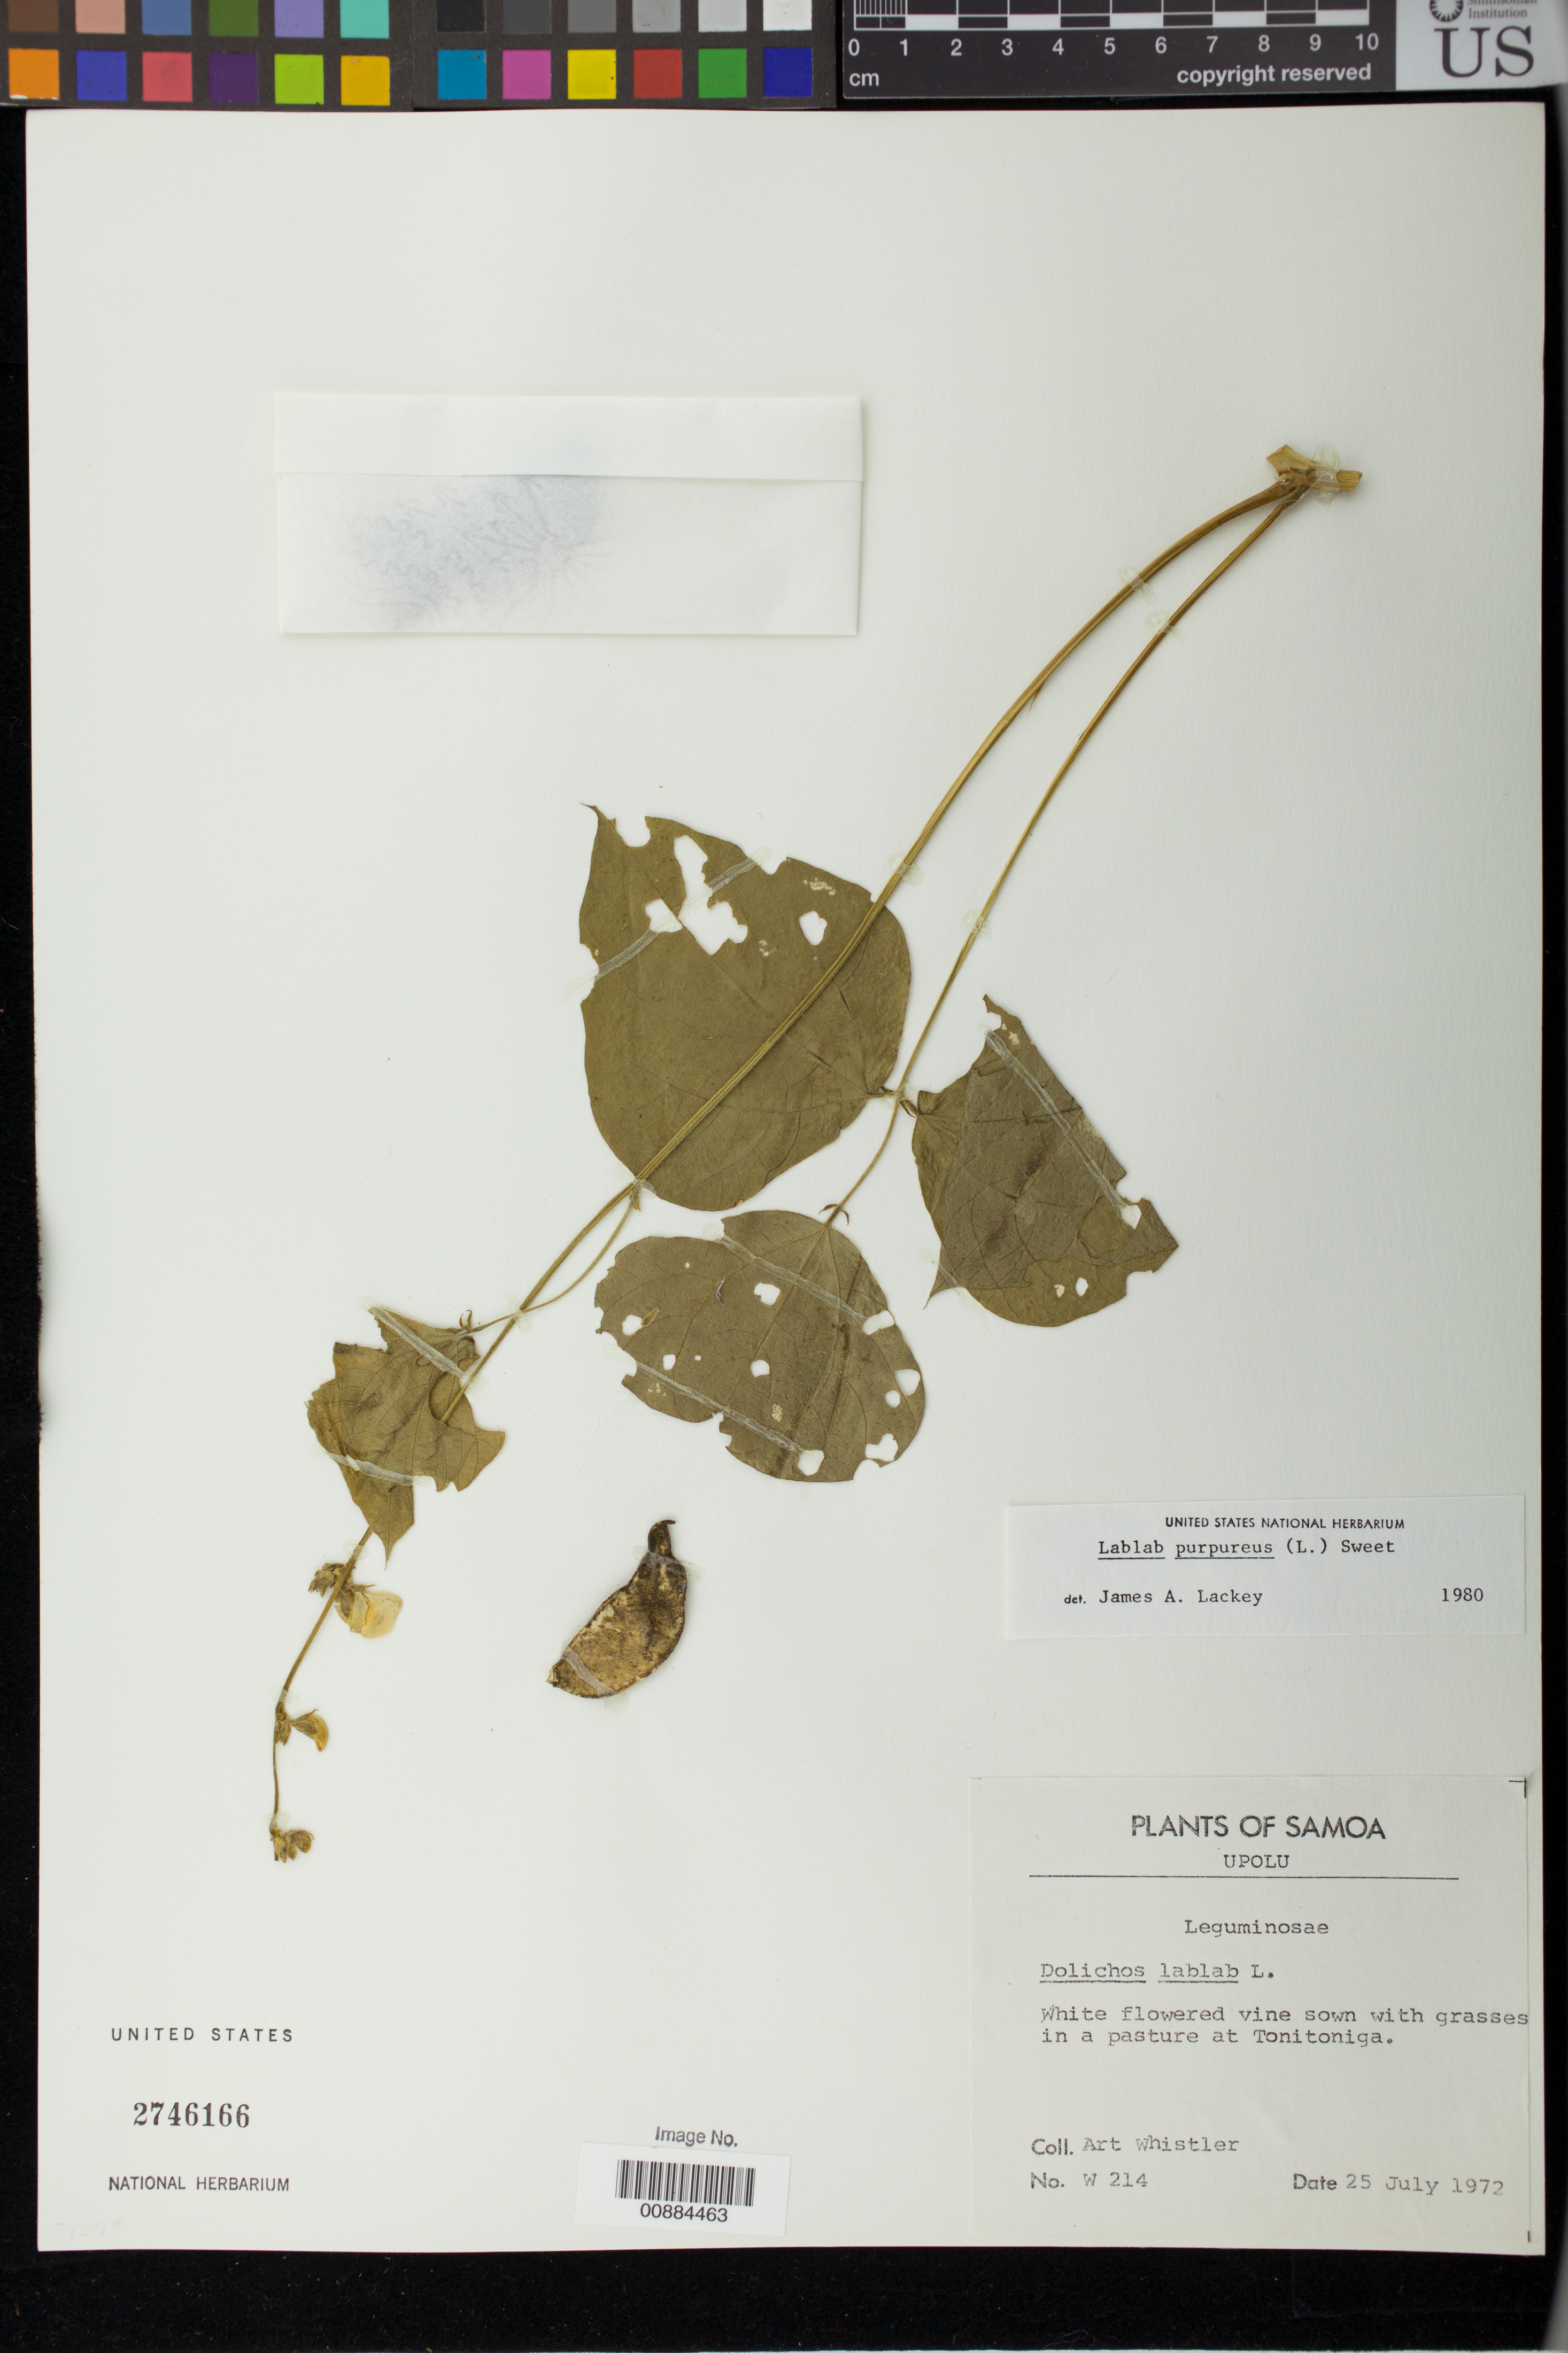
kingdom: Plantae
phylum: Tracheophyta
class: Magnoliopsida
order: Fabales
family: Fabaceae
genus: Lablab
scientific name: Lablab purpureus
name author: (L.) Sweet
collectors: A. Whistler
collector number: W 214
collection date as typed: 25 Jul 1972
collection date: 1972-07-25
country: Samoa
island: Upolu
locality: Tonitoniga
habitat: In a pasture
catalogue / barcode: US 2746166